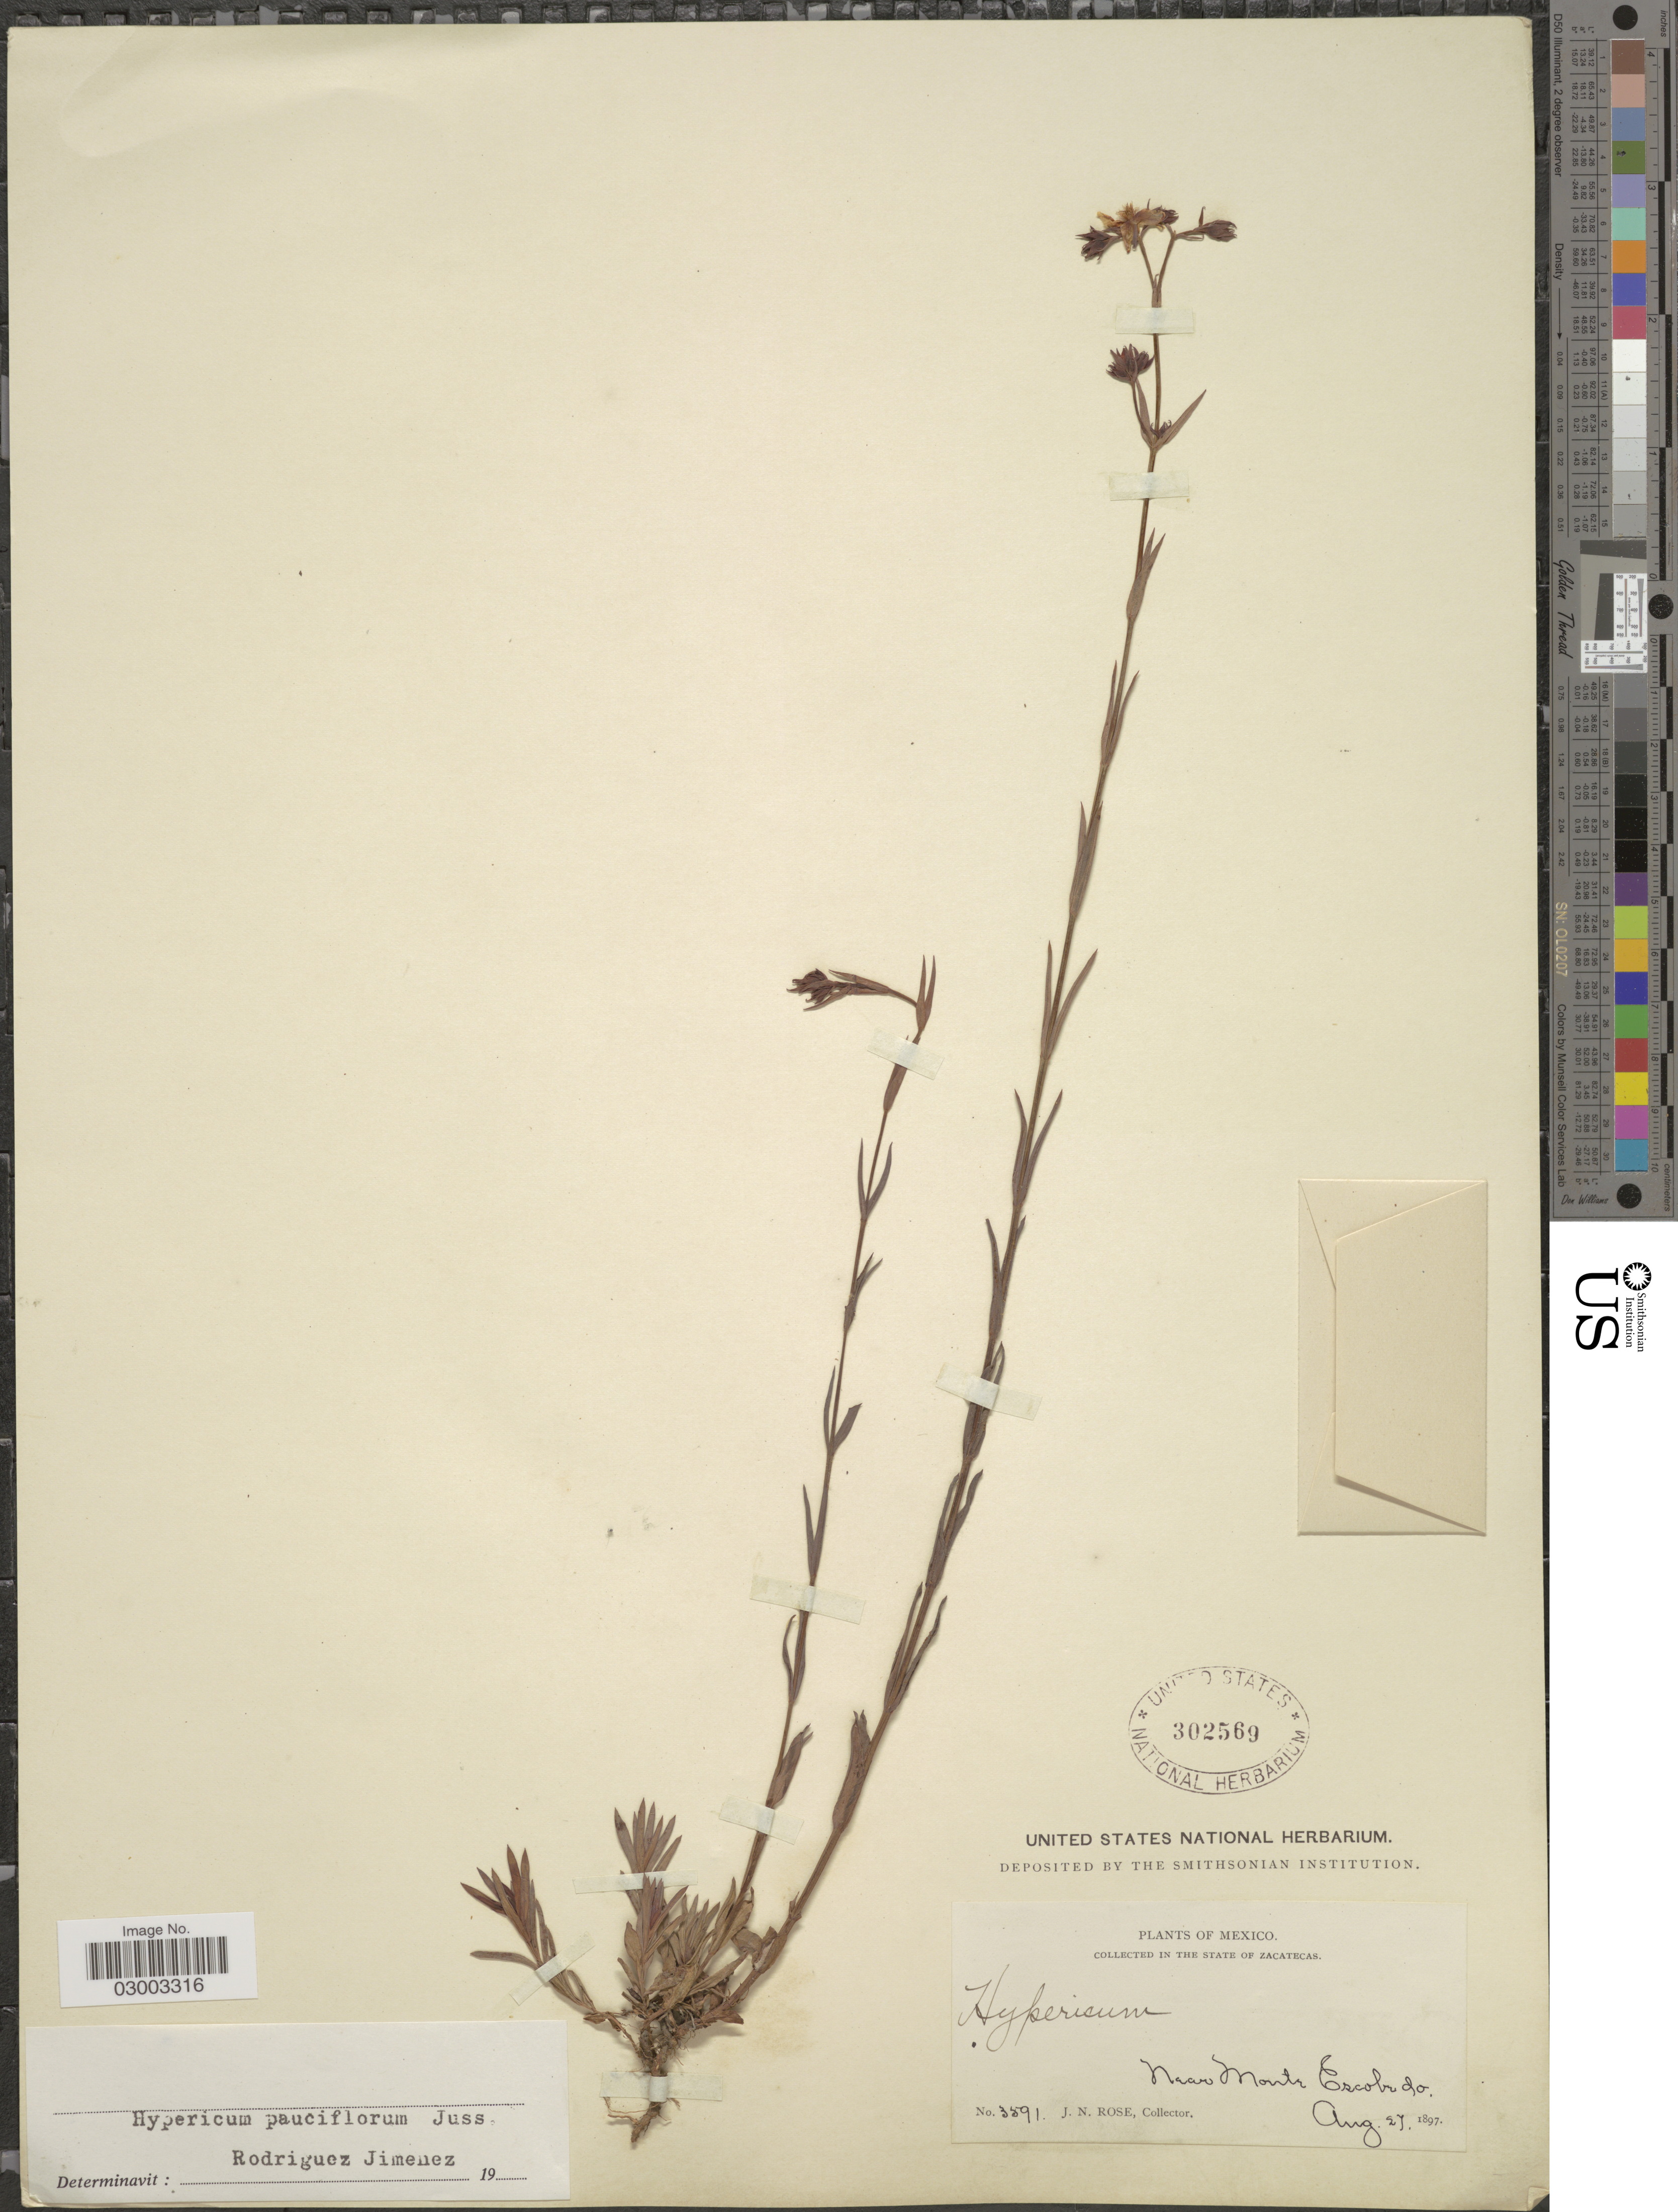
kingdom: Plantae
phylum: Tracheophyta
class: Magnoliopsida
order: Malpighiales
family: Hypericaceae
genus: Hypericum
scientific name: Hypericum pauciflorum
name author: Kunth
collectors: J. N. Rose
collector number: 3591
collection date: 1897-08-27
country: Mexico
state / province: Zacatecas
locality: In the State of Zacatecas. Near Monte Escobedo.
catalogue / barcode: US 302569